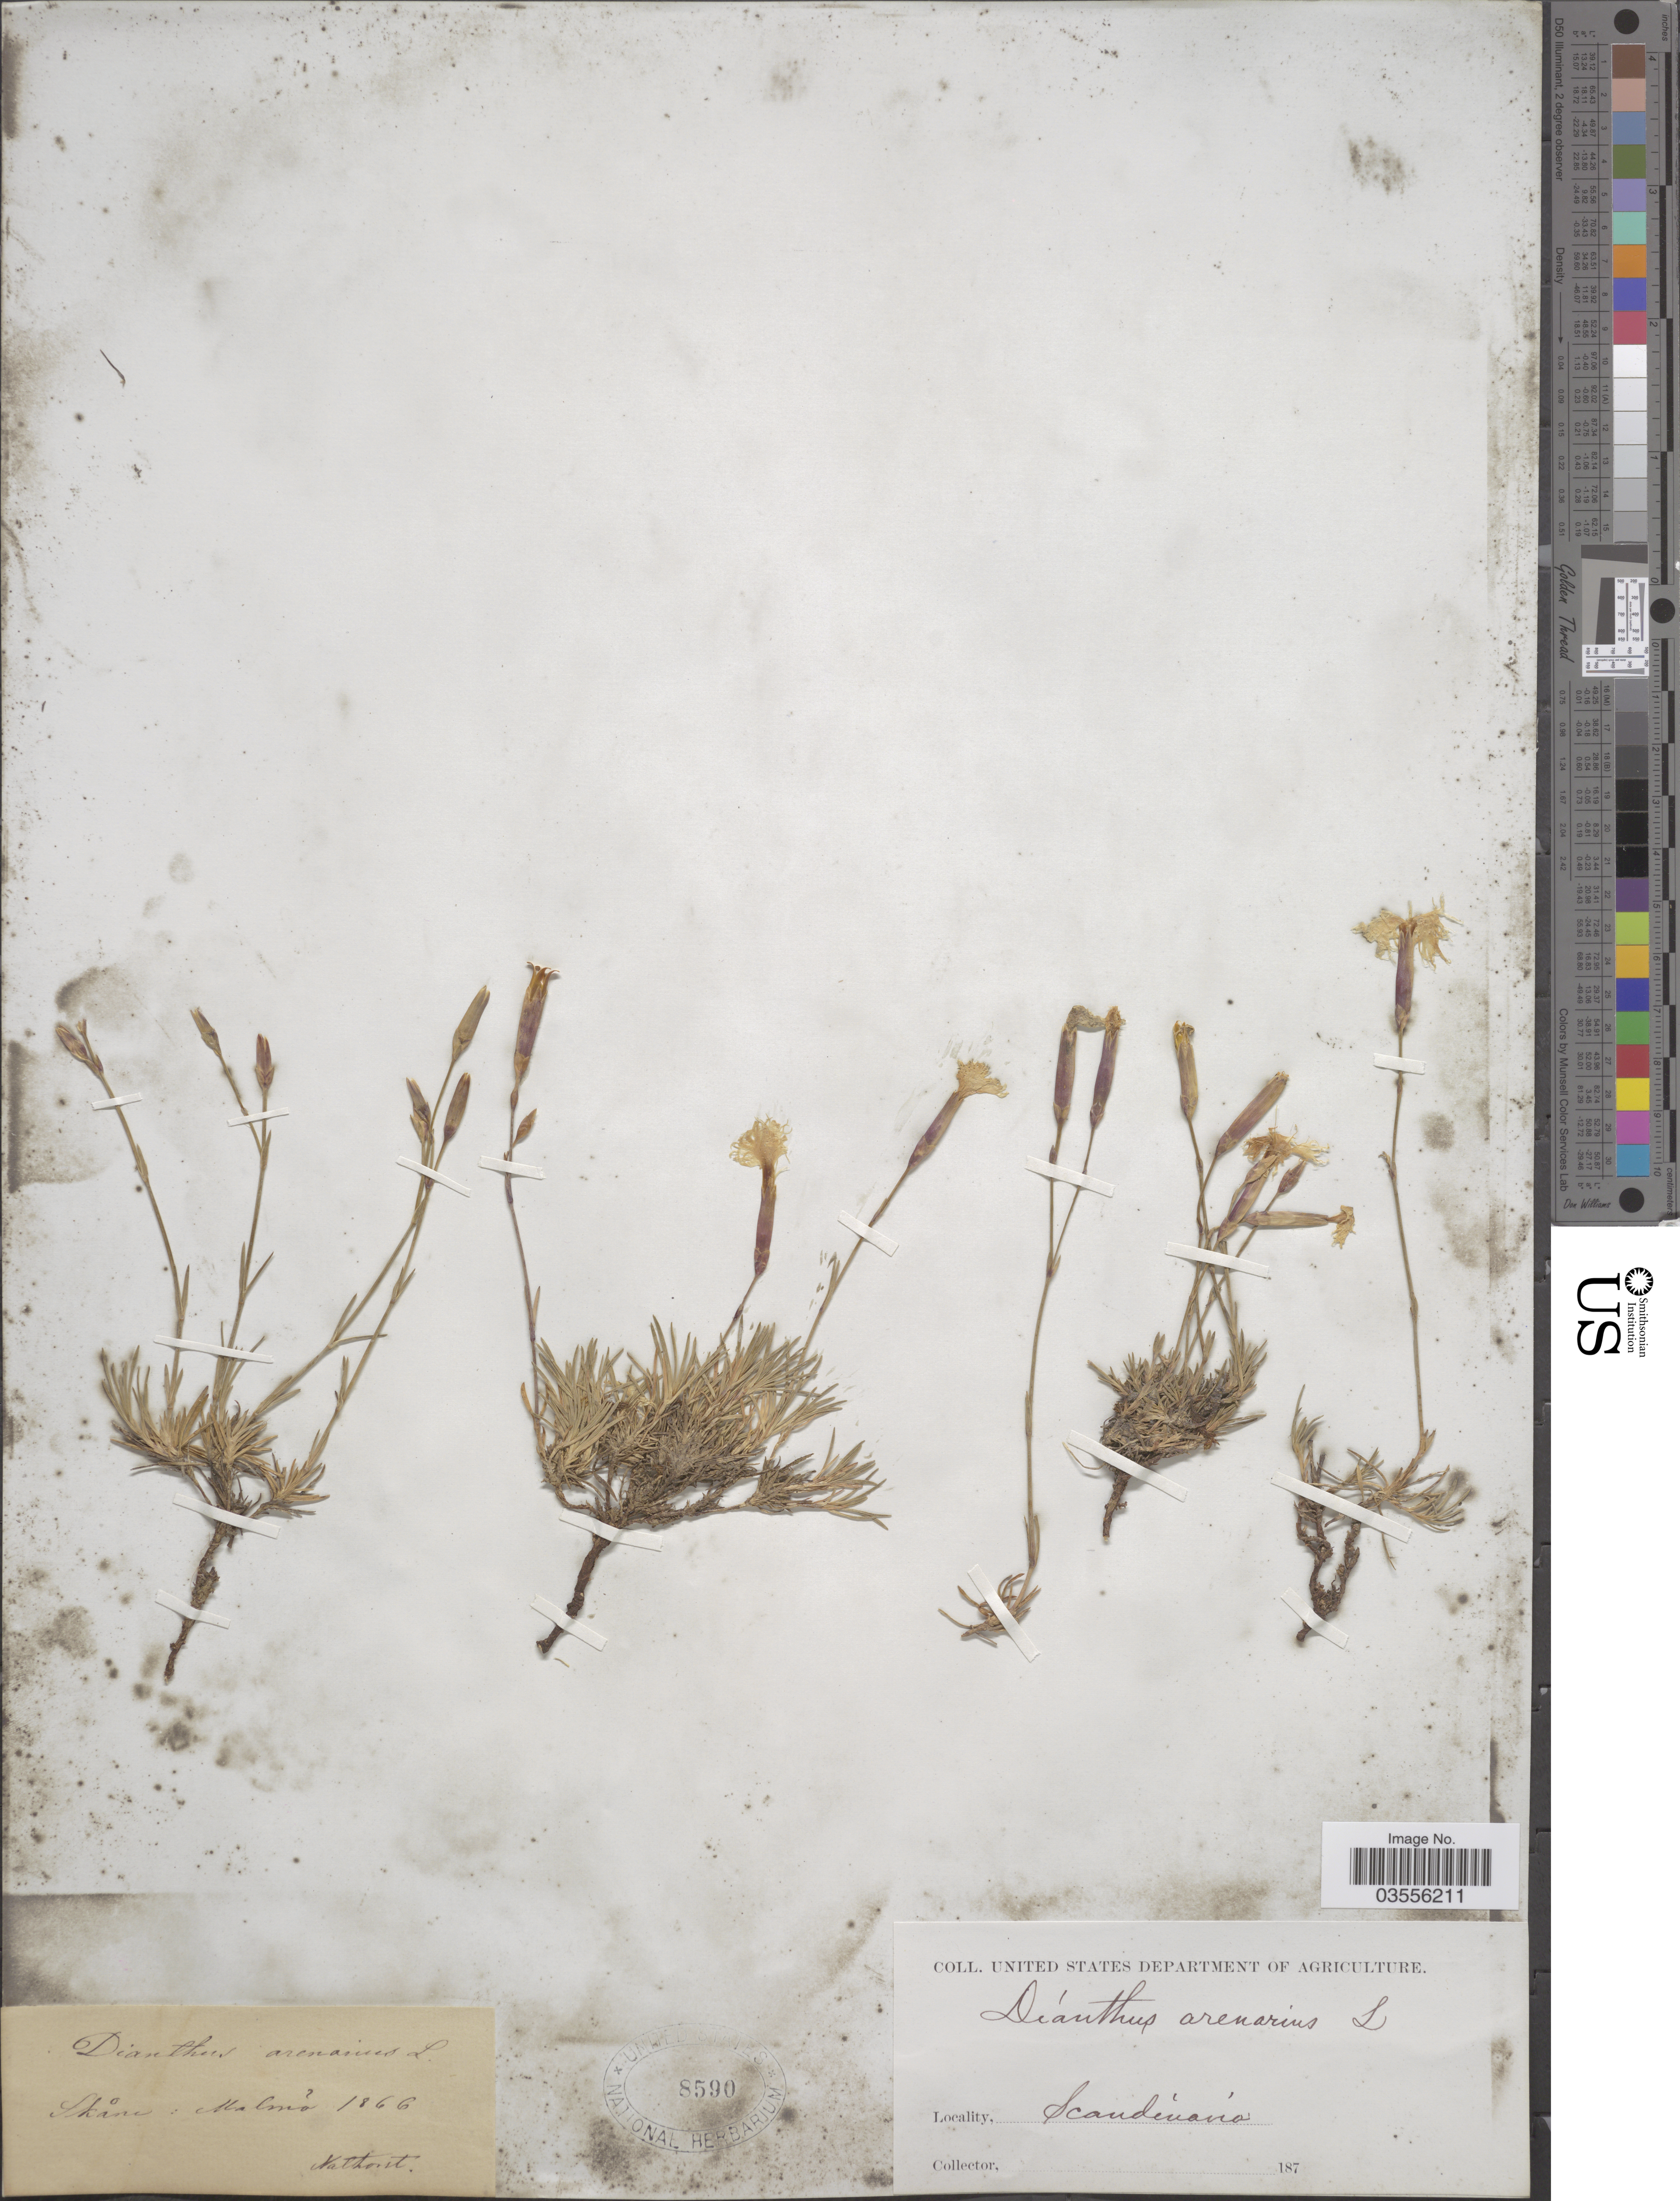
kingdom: Plantae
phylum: Tracheophyta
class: Magnoliopsida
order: Caryophyllales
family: Caryophyllaceae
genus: Dianthus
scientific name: Dianthus arenarius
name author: L.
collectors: Nathorst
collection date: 1866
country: Sweden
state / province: Skåne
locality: Malmõ. Scandinavia.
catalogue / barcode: US 8590